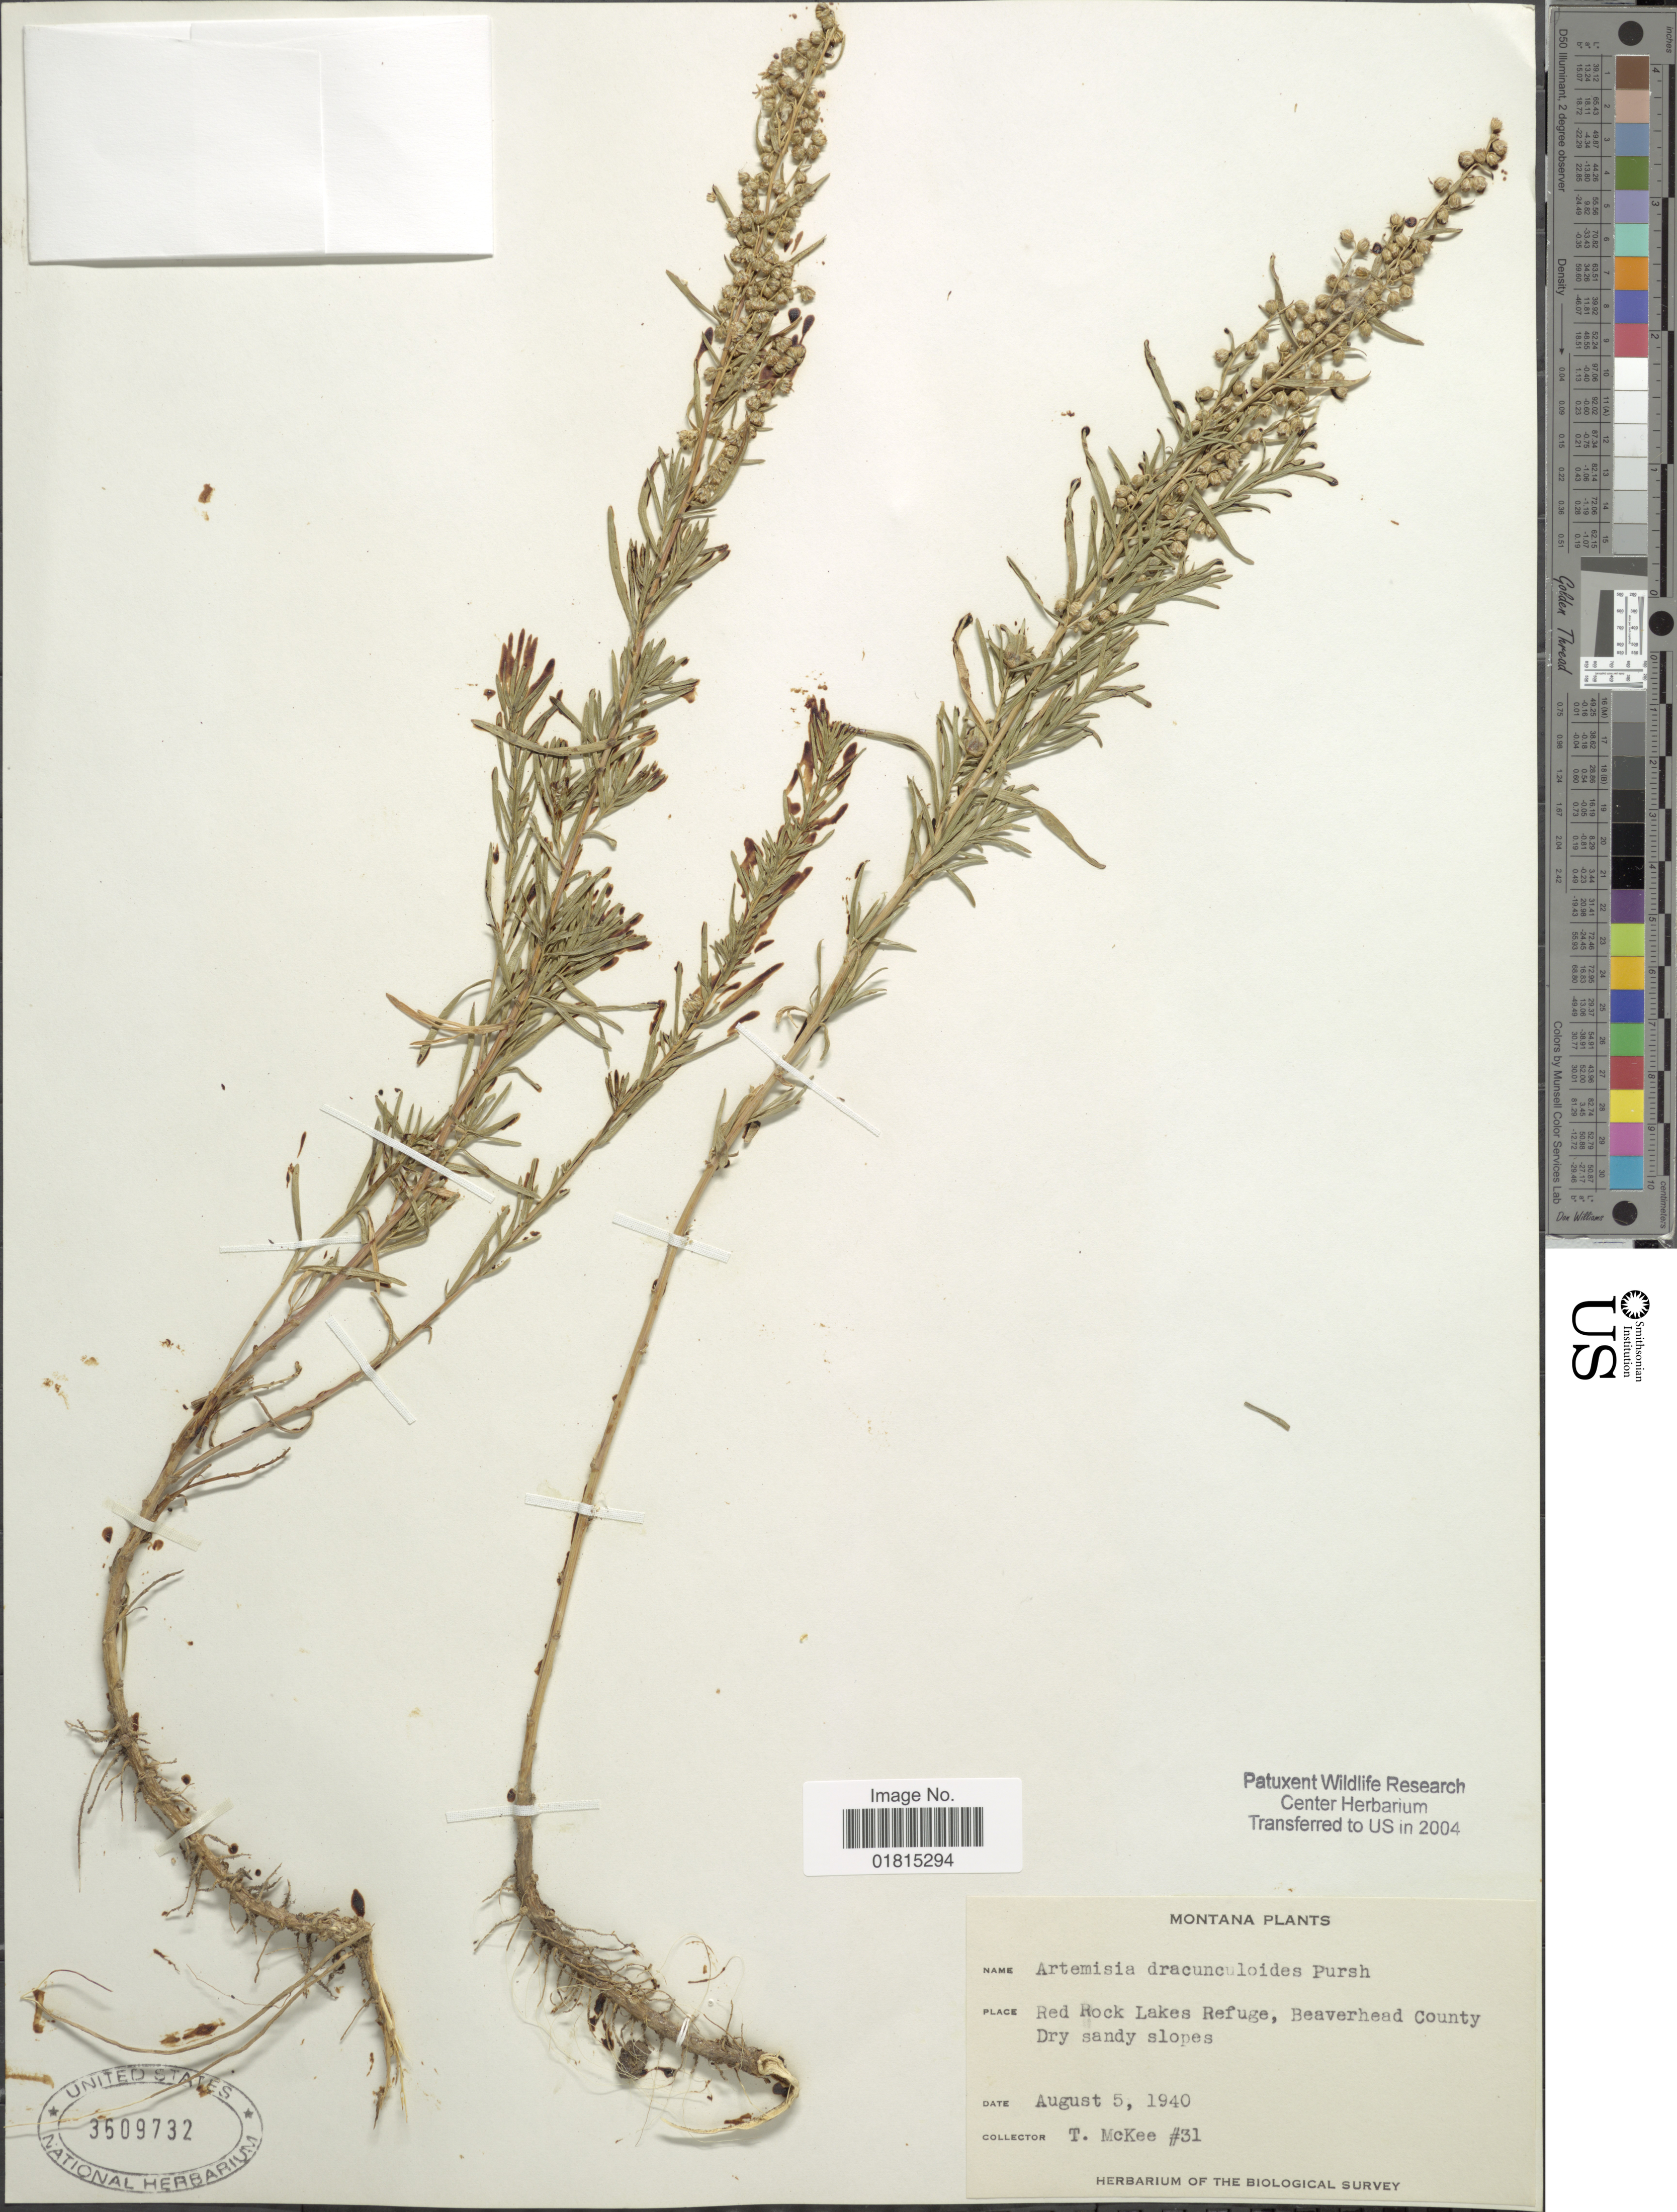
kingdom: Plantae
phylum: Tracheophyta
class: Magnoliopsida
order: Asterales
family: Asteraceae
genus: Artemisia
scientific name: Artemisia dracunculoides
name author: Pursh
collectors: T. McKee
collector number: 31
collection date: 1940-08-05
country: United States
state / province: Montana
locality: Red Rock Lakes Refuge, Beaverhead County. Dry sandy slopes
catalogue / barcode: US 3609732